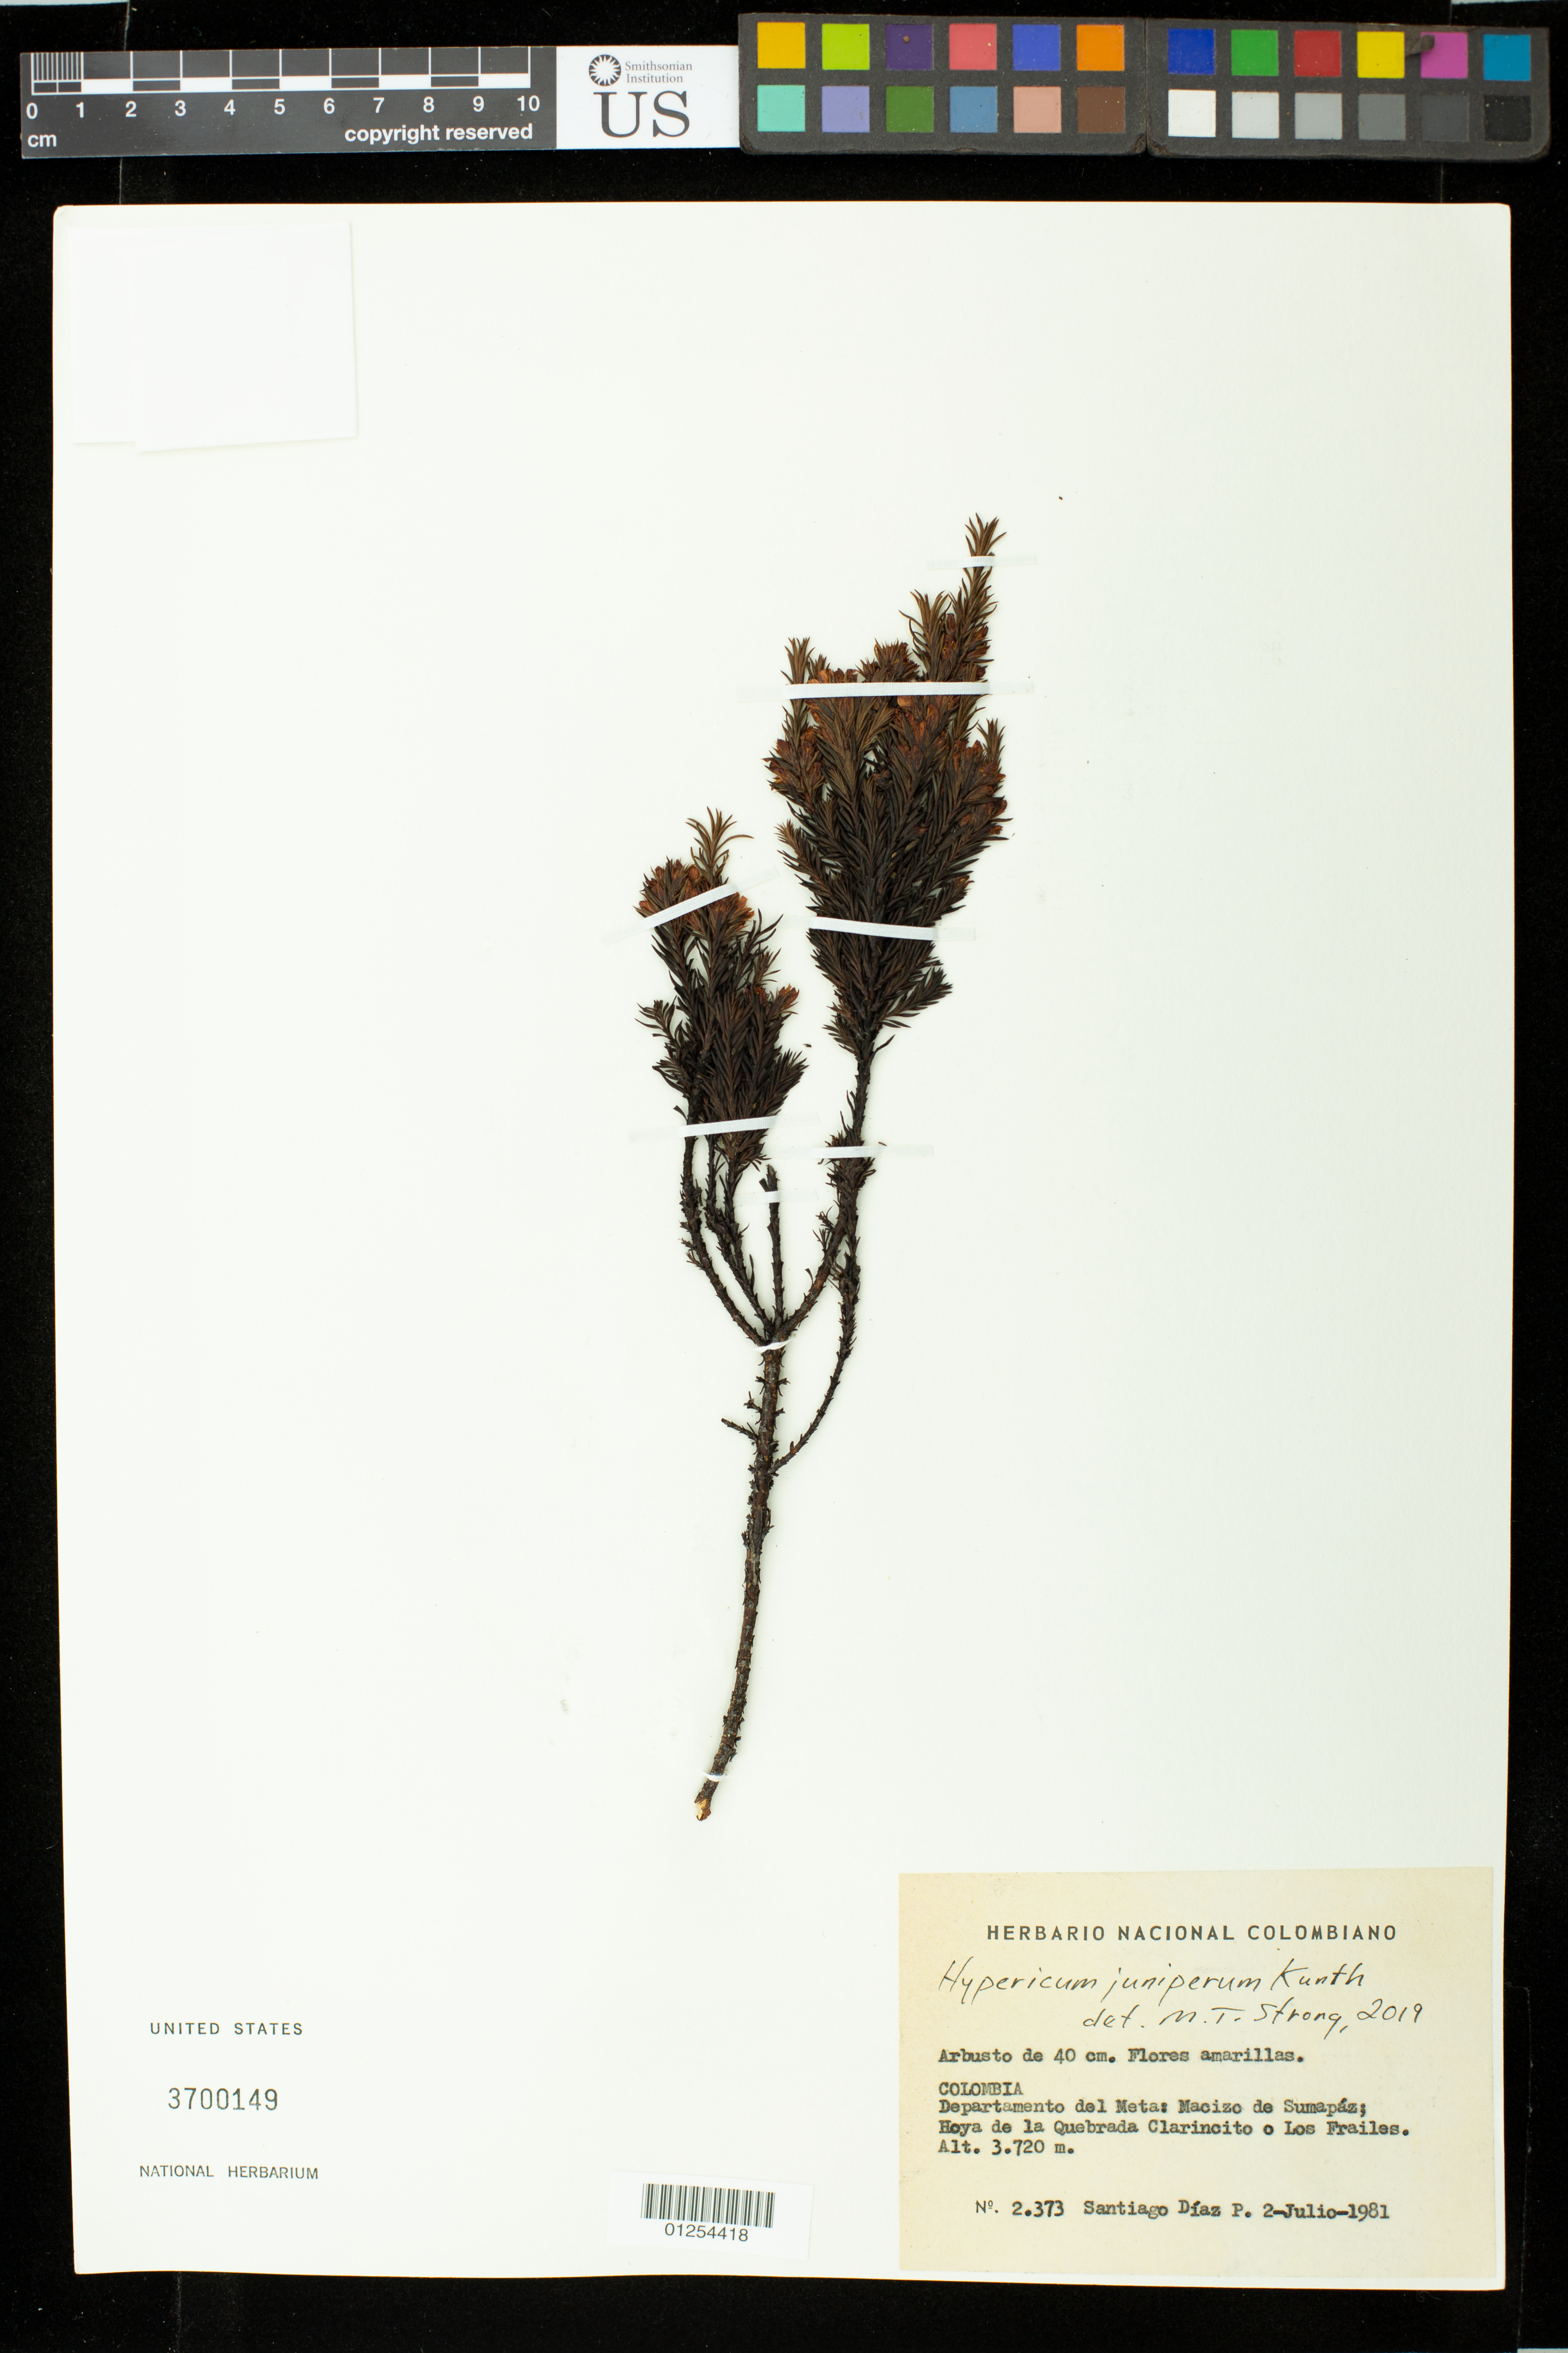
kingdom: Plantae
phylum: Tracheophyta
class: Magnoliopsida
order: Malpighiales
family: Hypericaceae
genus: Hypericum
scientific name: Hypericum juniperinum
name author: Kunth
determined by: Strong, Mark T., (BOT), Smithsonian Institution - National Museum of Natural History (UNITED STATES)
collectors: S. Diaz P.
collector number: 2373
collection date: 1981-07-02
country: Colombia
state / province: Meta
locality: Departamento del Meta: Macizo de Sumapáz; Hoya de la Quebrada Clarincito o los Frailes.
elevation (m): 3720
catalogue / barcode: US 3700149